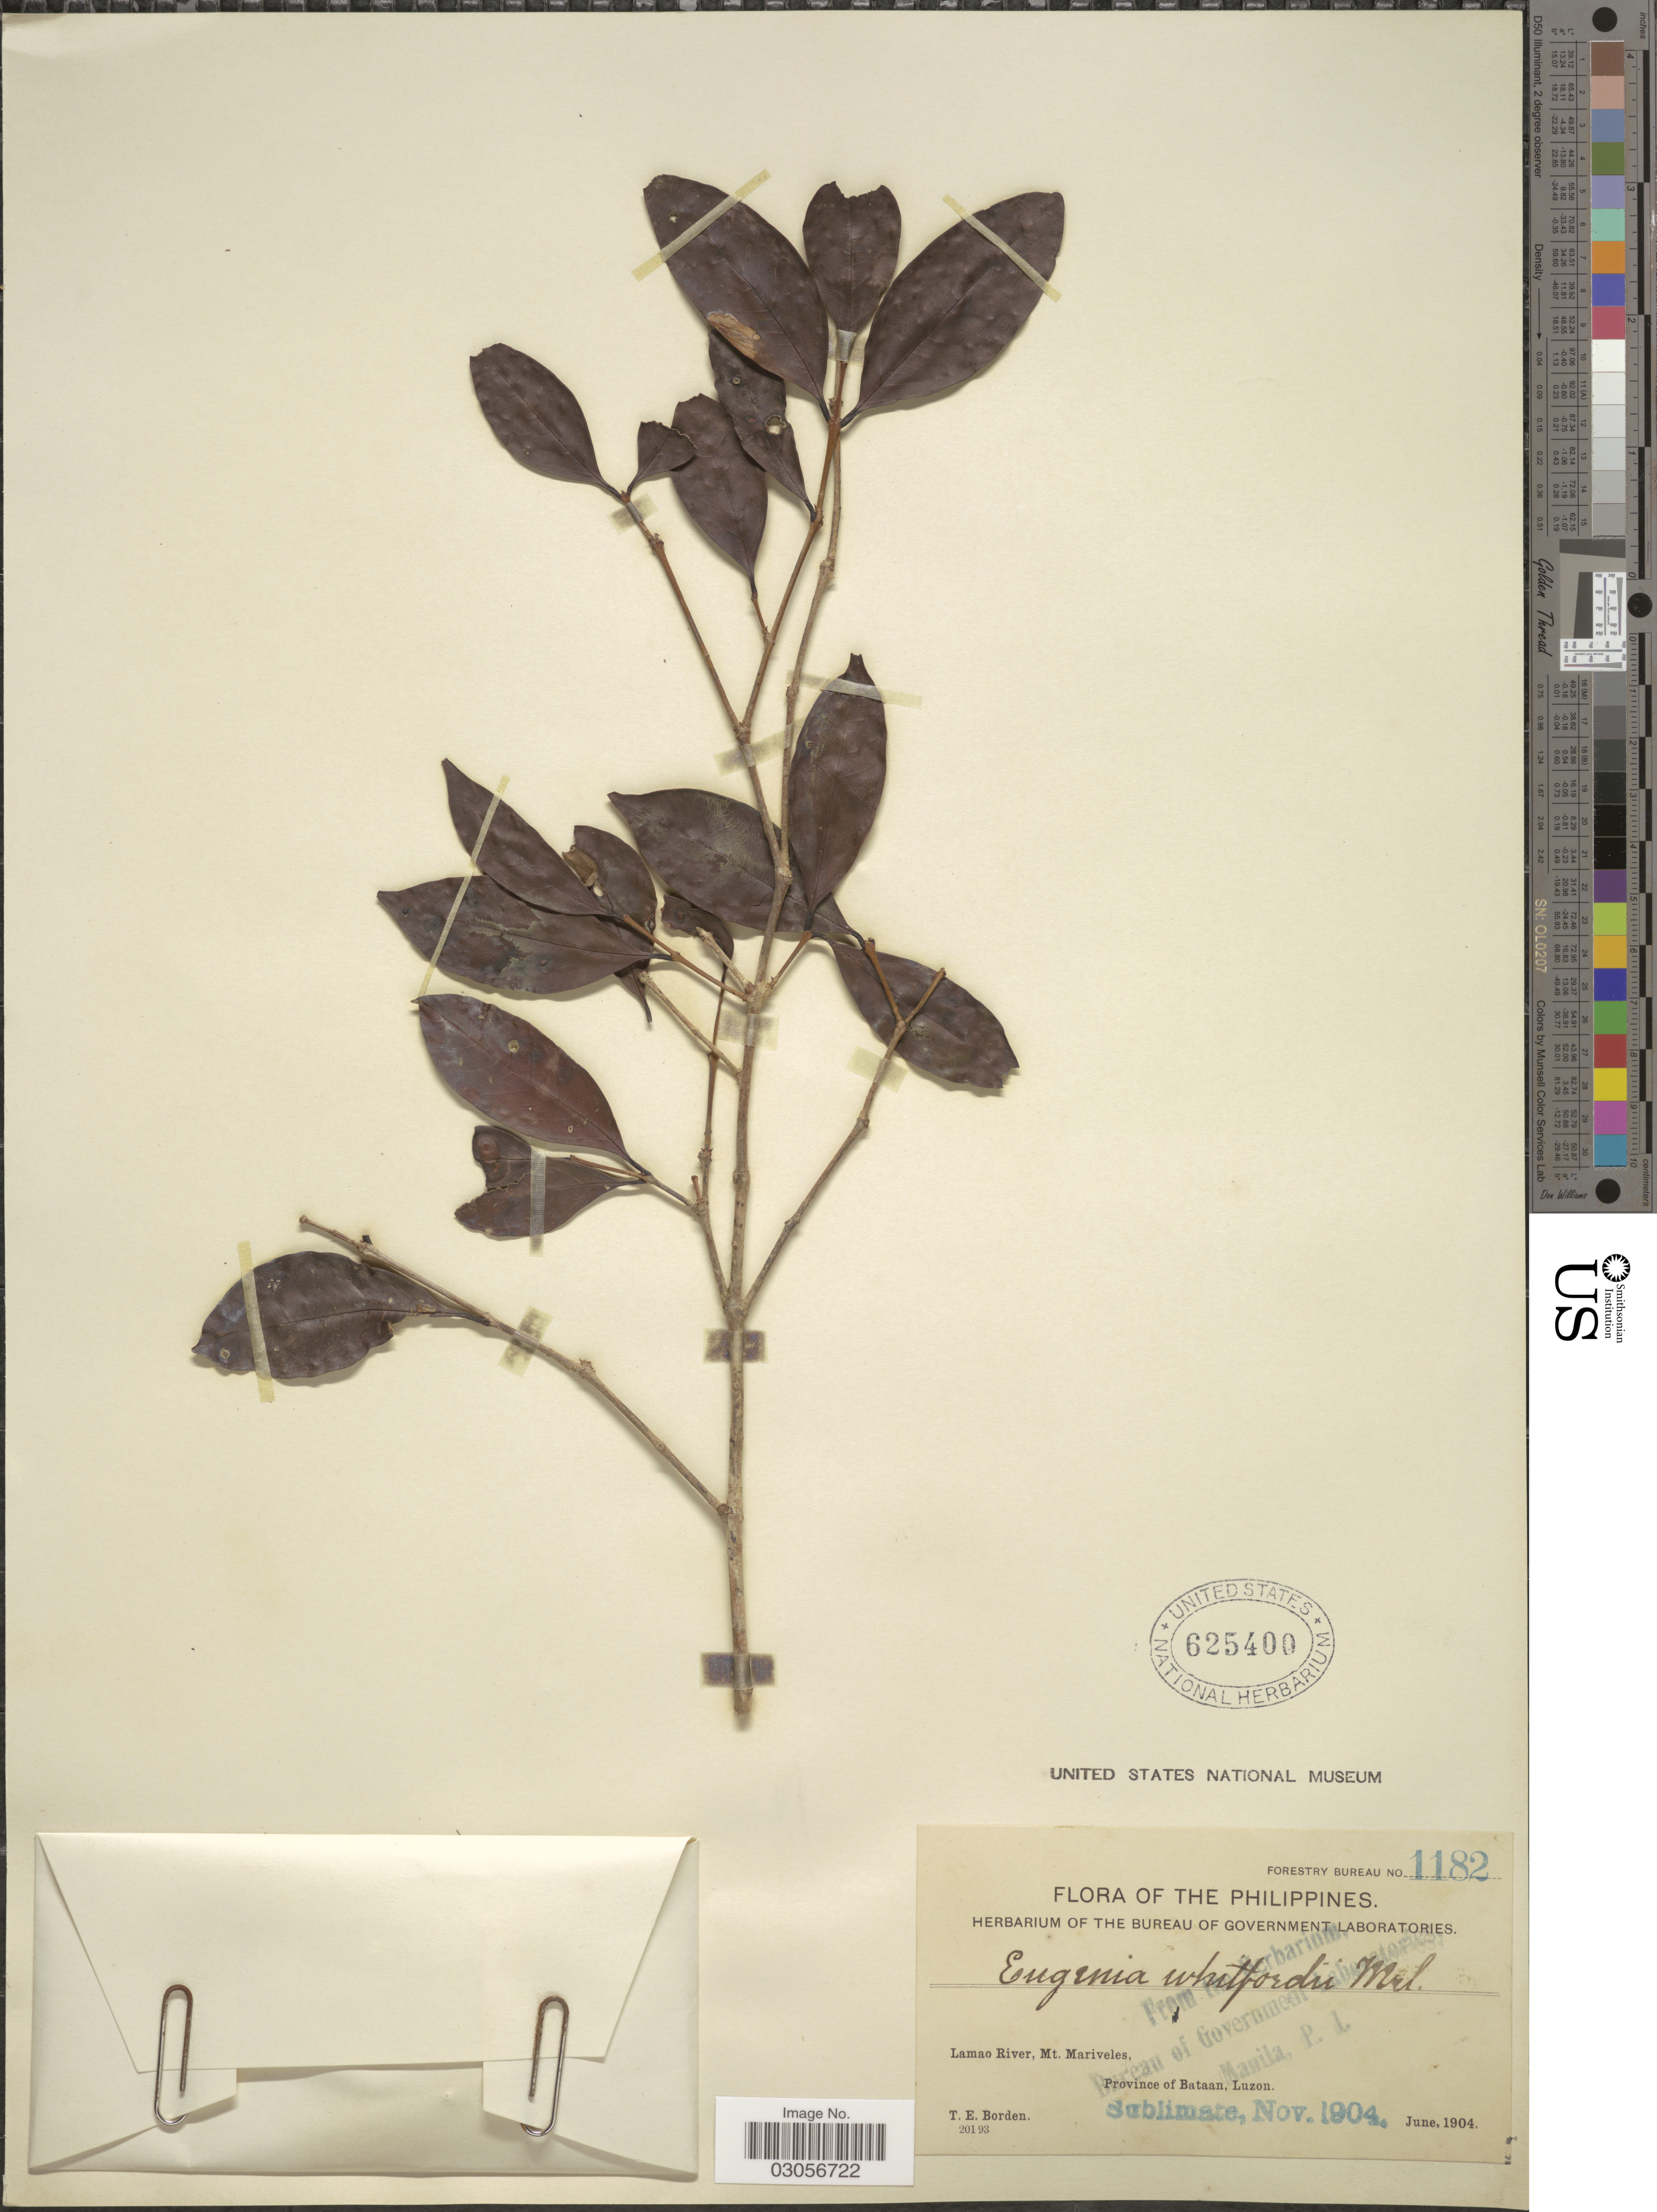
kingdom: Plantae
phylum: Tracheophyta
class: Magnoliopsida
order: Myrtales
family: Myrtaceae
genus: Syzygium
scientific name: Syzygium whitfordii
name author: (Merr.) Merr.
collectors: T. E. Borden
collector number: Forestry Bureau 1182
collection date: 1904-06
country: Philippines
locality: Lamao River, Mt. Mariveles, Province of Bataan, Luzon.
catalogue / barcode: US 625400